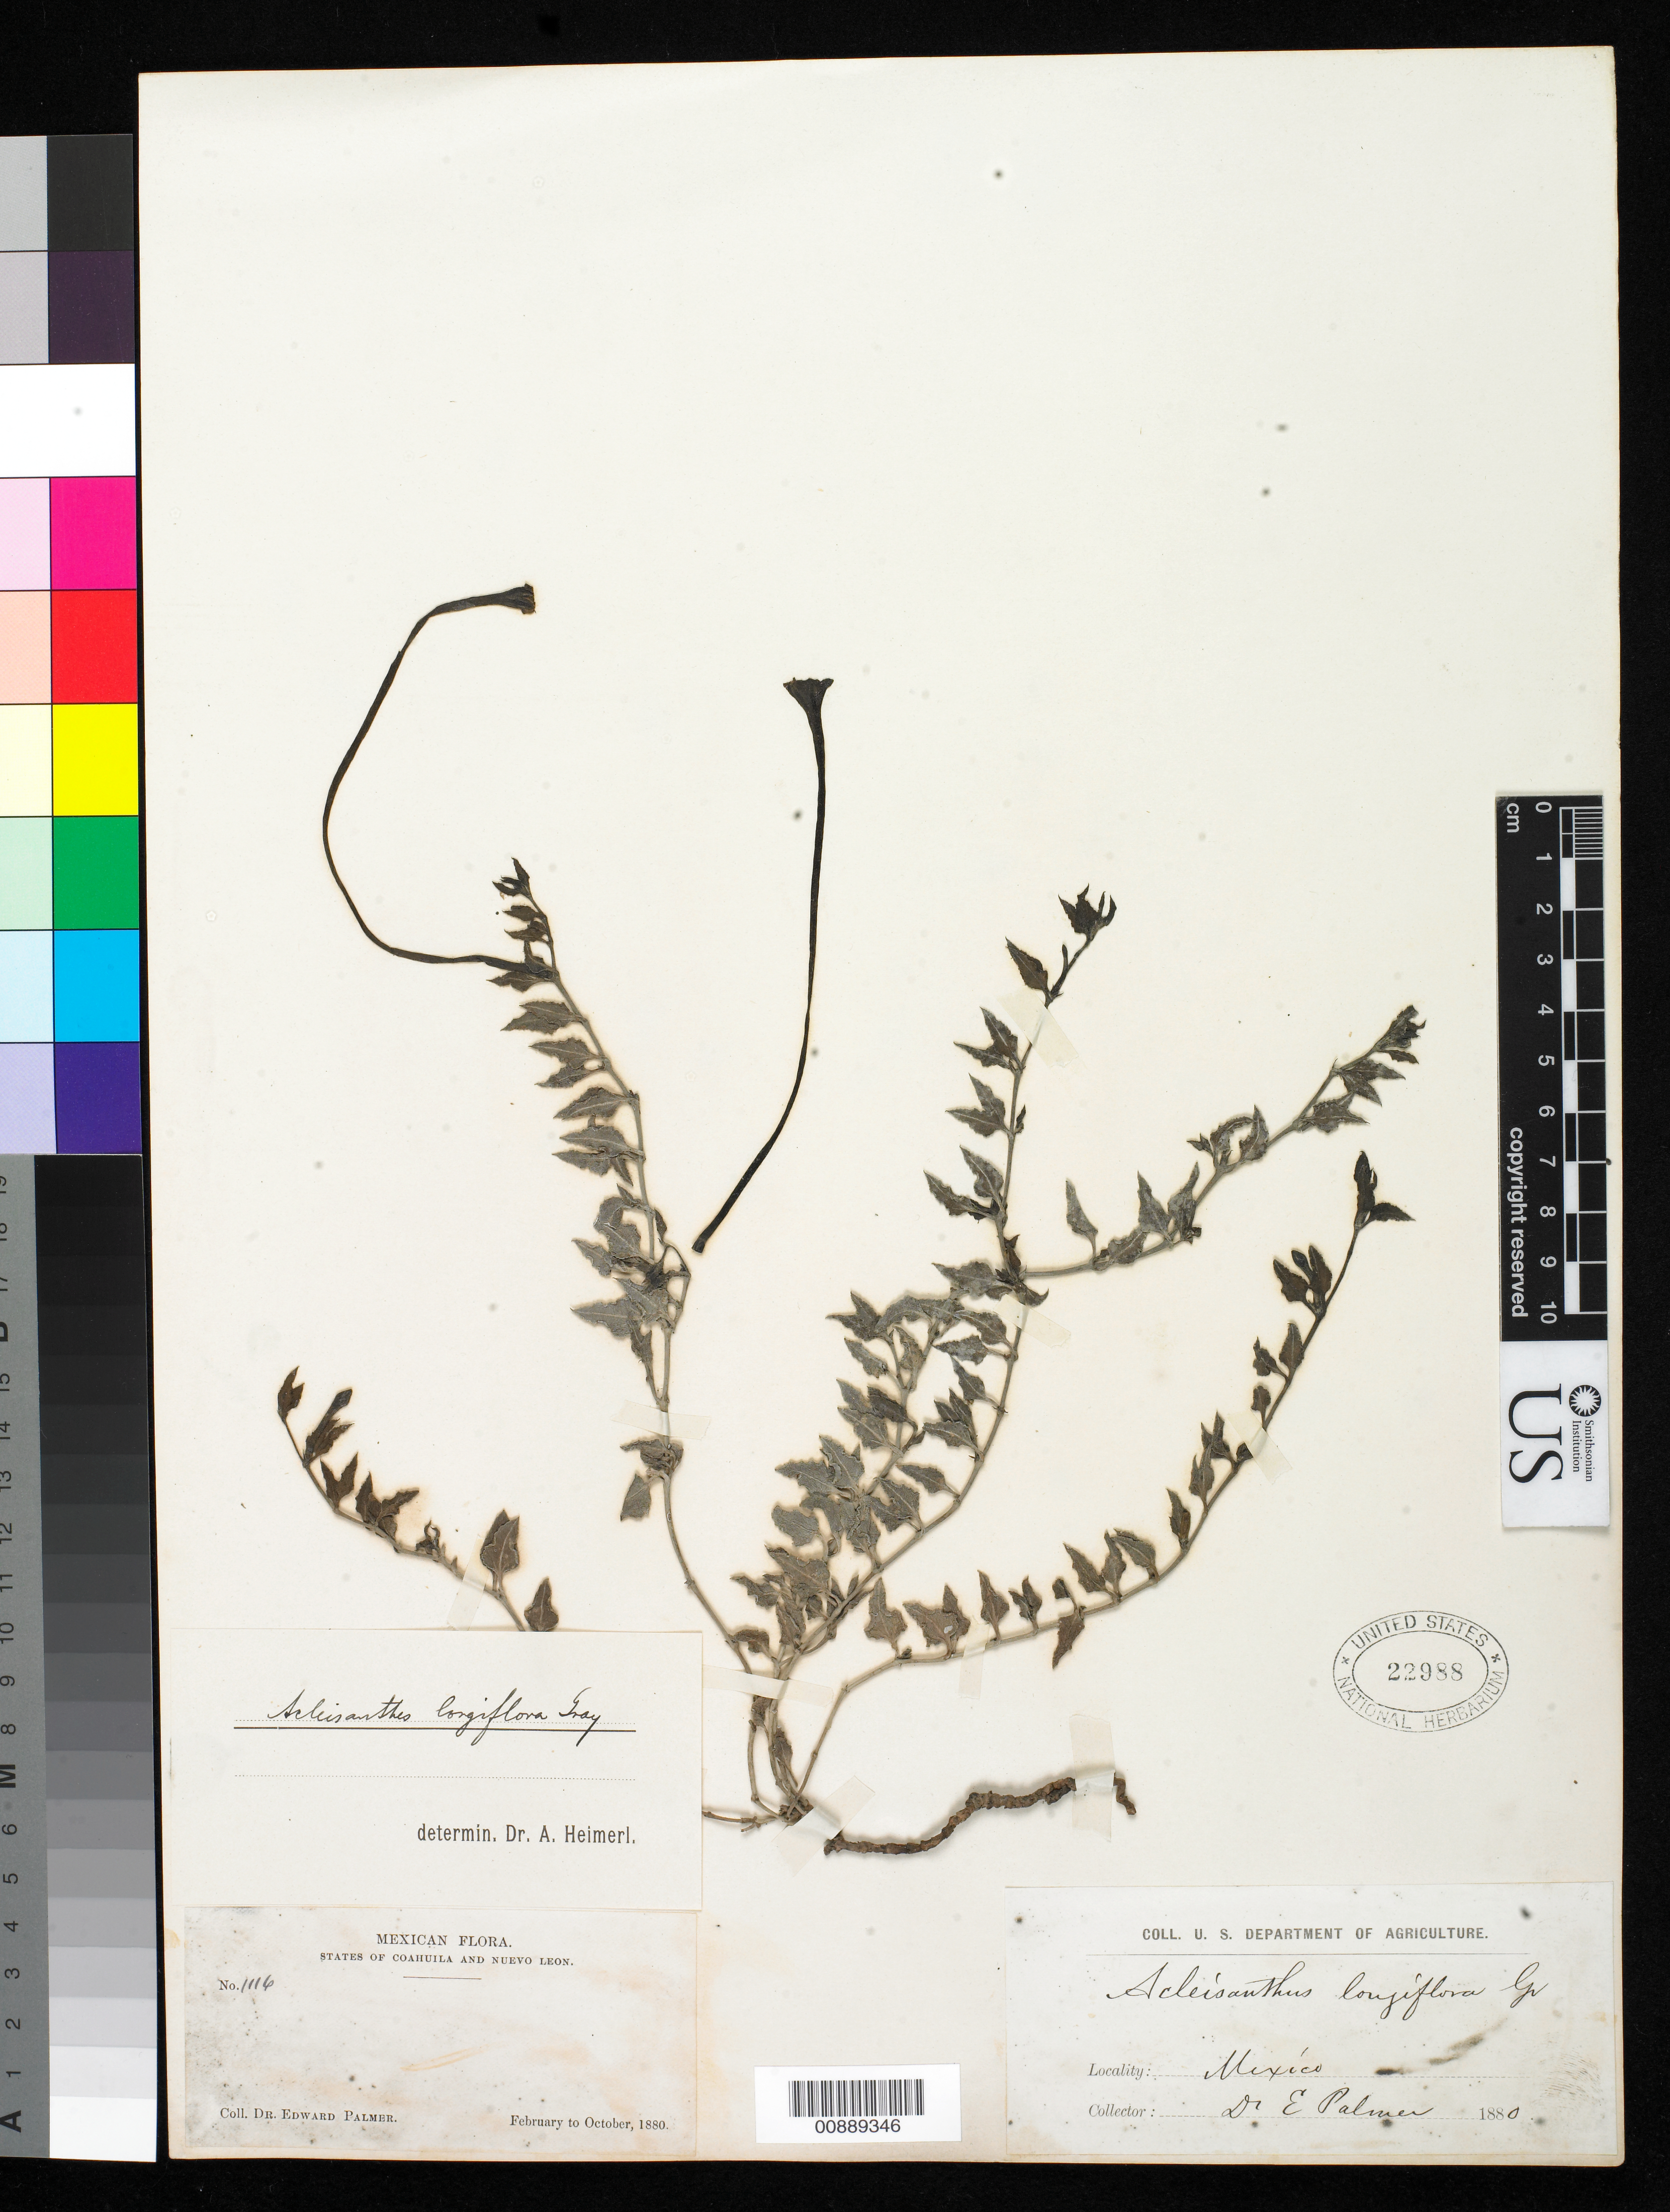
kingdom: Plantae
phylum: Tracheophyta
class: Magnoliopsida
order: Caryophyllales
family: Nyctaginaceae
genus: Acleisanthes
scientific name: Acleisanthes longiflora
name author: A. Gray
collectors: E. Palmer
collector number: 1116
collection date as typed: Feb 1880 to -- Oct 1880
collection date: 1880-02/1880-10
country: Mexico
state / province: Coahuila / Nuevo León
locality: States of Coahuila and Nuevo León.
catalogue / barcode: US 22988